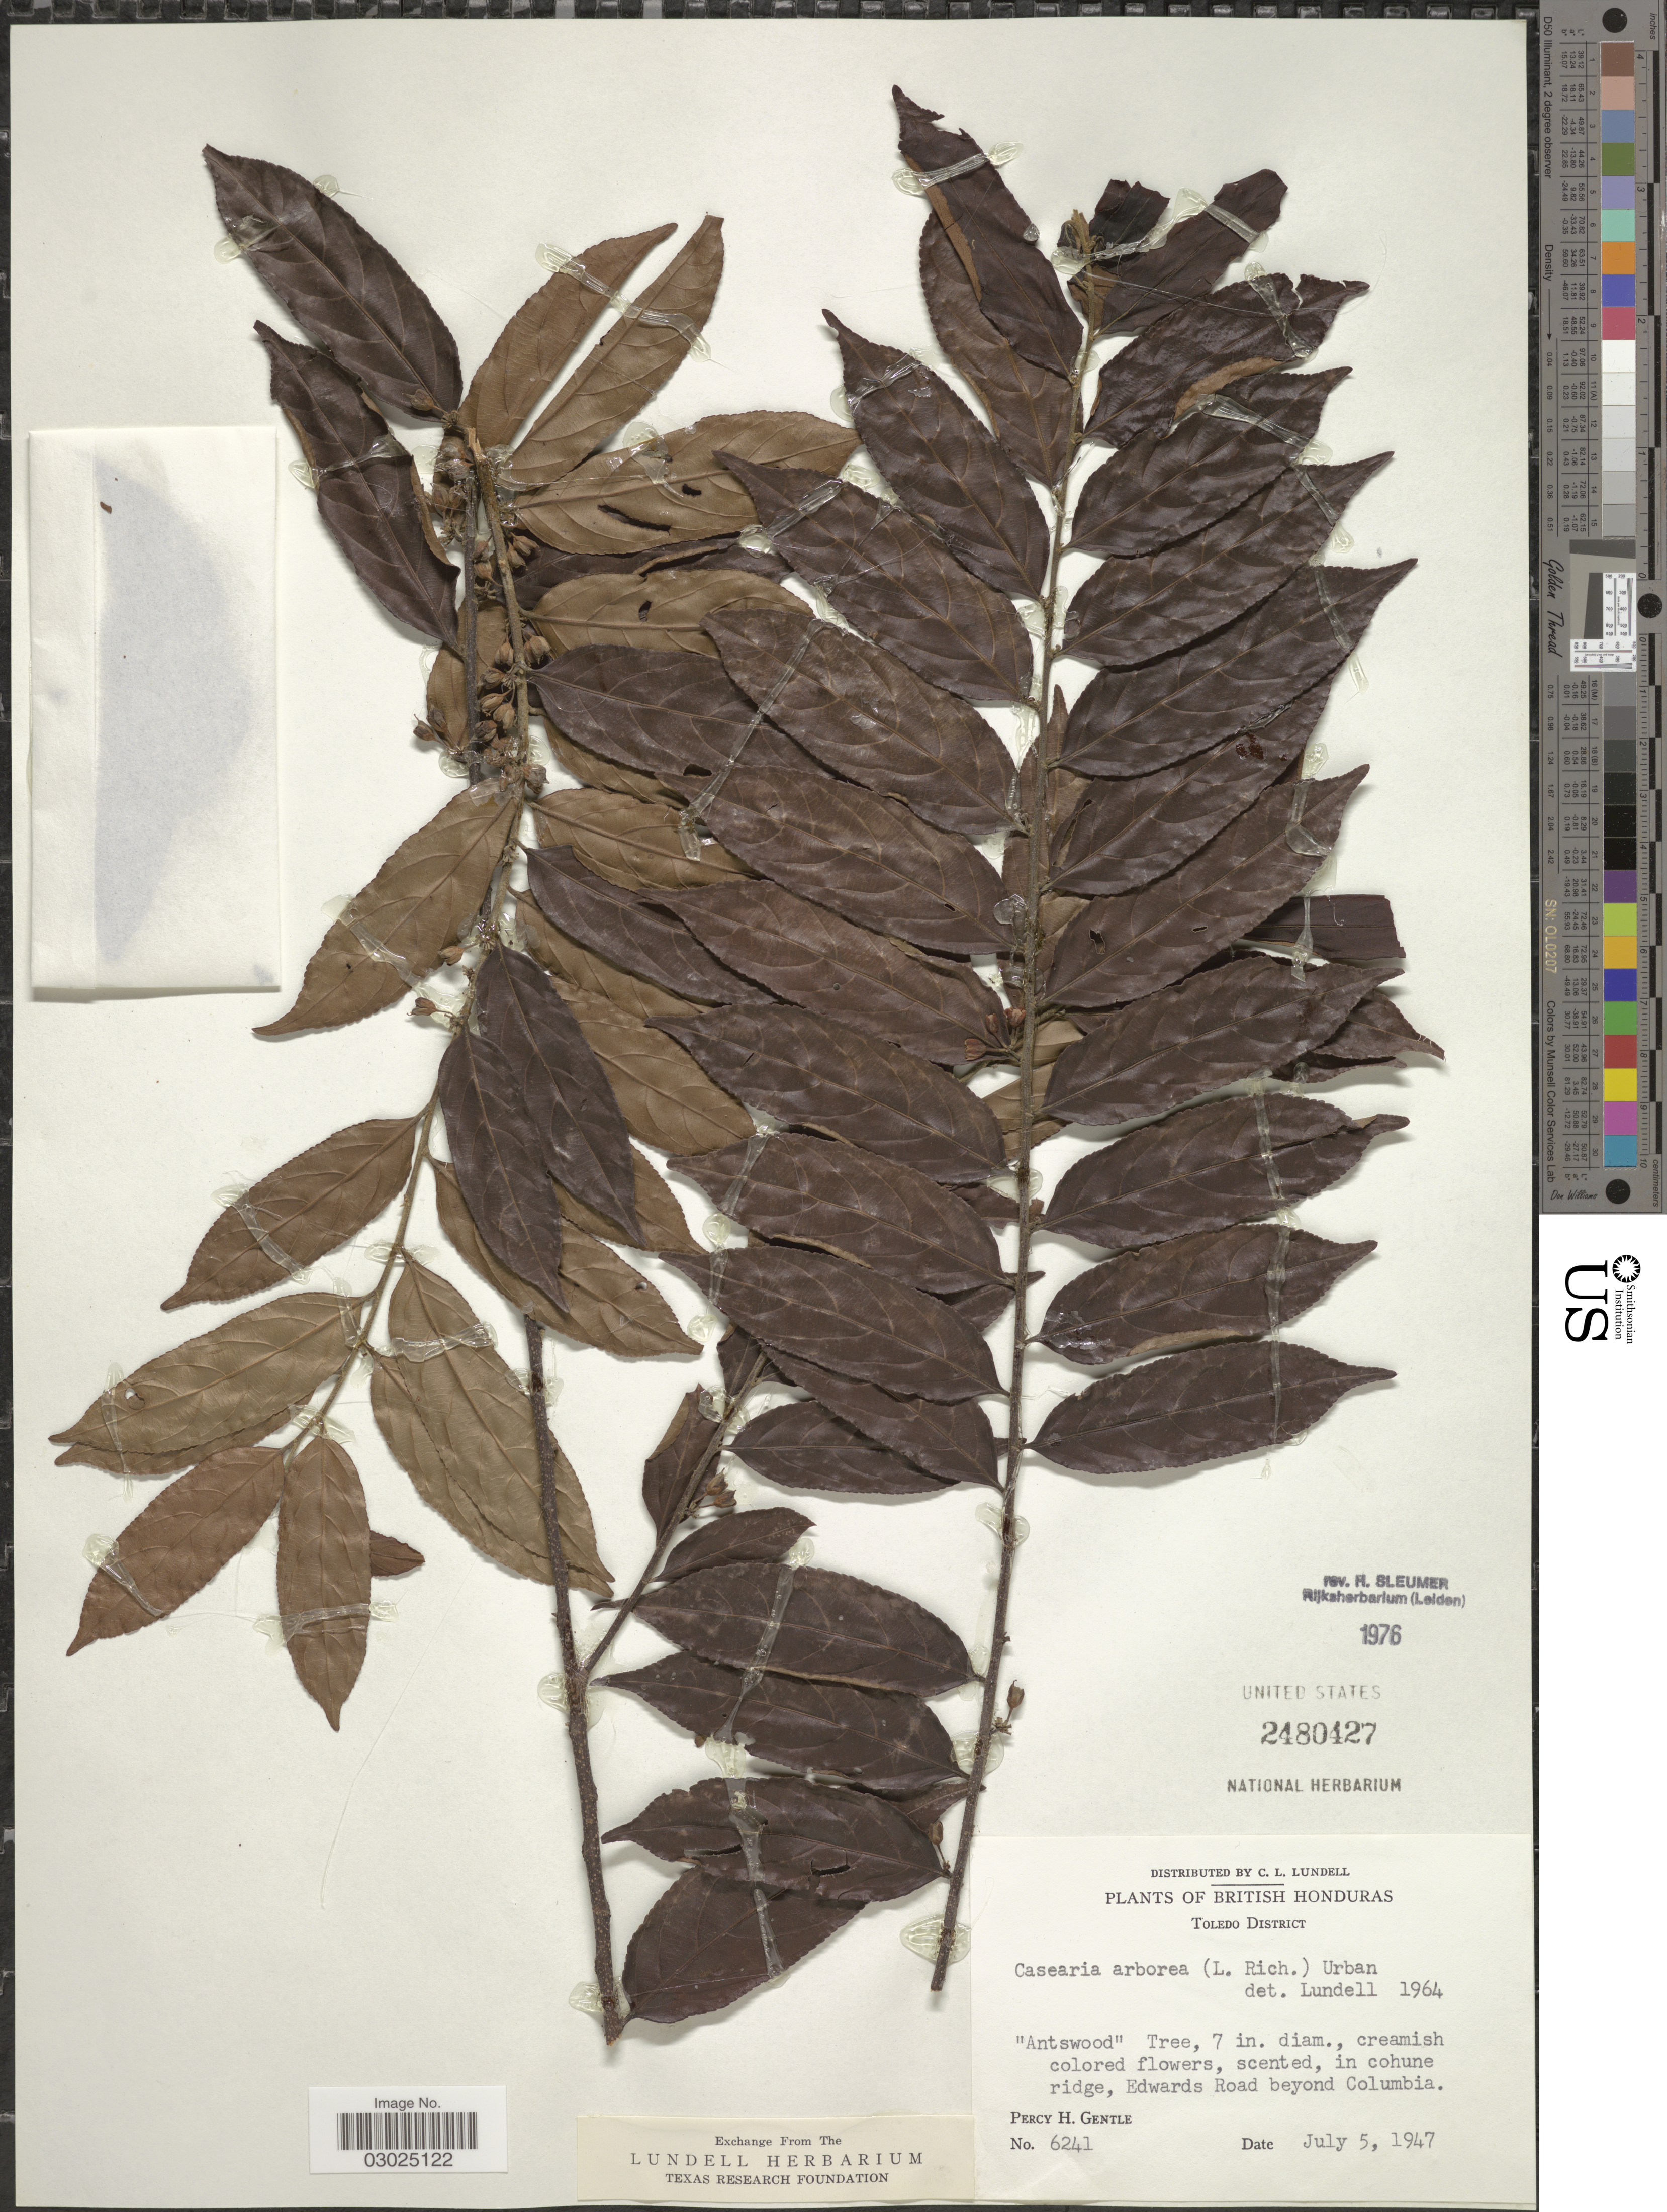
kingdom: Plantae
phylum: Tracheophyta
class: Magnoliopsida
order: Malpighiales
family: Salicaceae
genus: Casearia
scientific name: Casearia arborea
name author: (Rich.) Urb.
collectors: P. H. Gentle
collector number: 6241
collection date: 1947-07-05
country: Belize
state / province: Toledo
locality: British Honduras. Toledo District, in cohune ridge, Edwards Road beyond Columbia.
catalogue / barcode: US 2480427